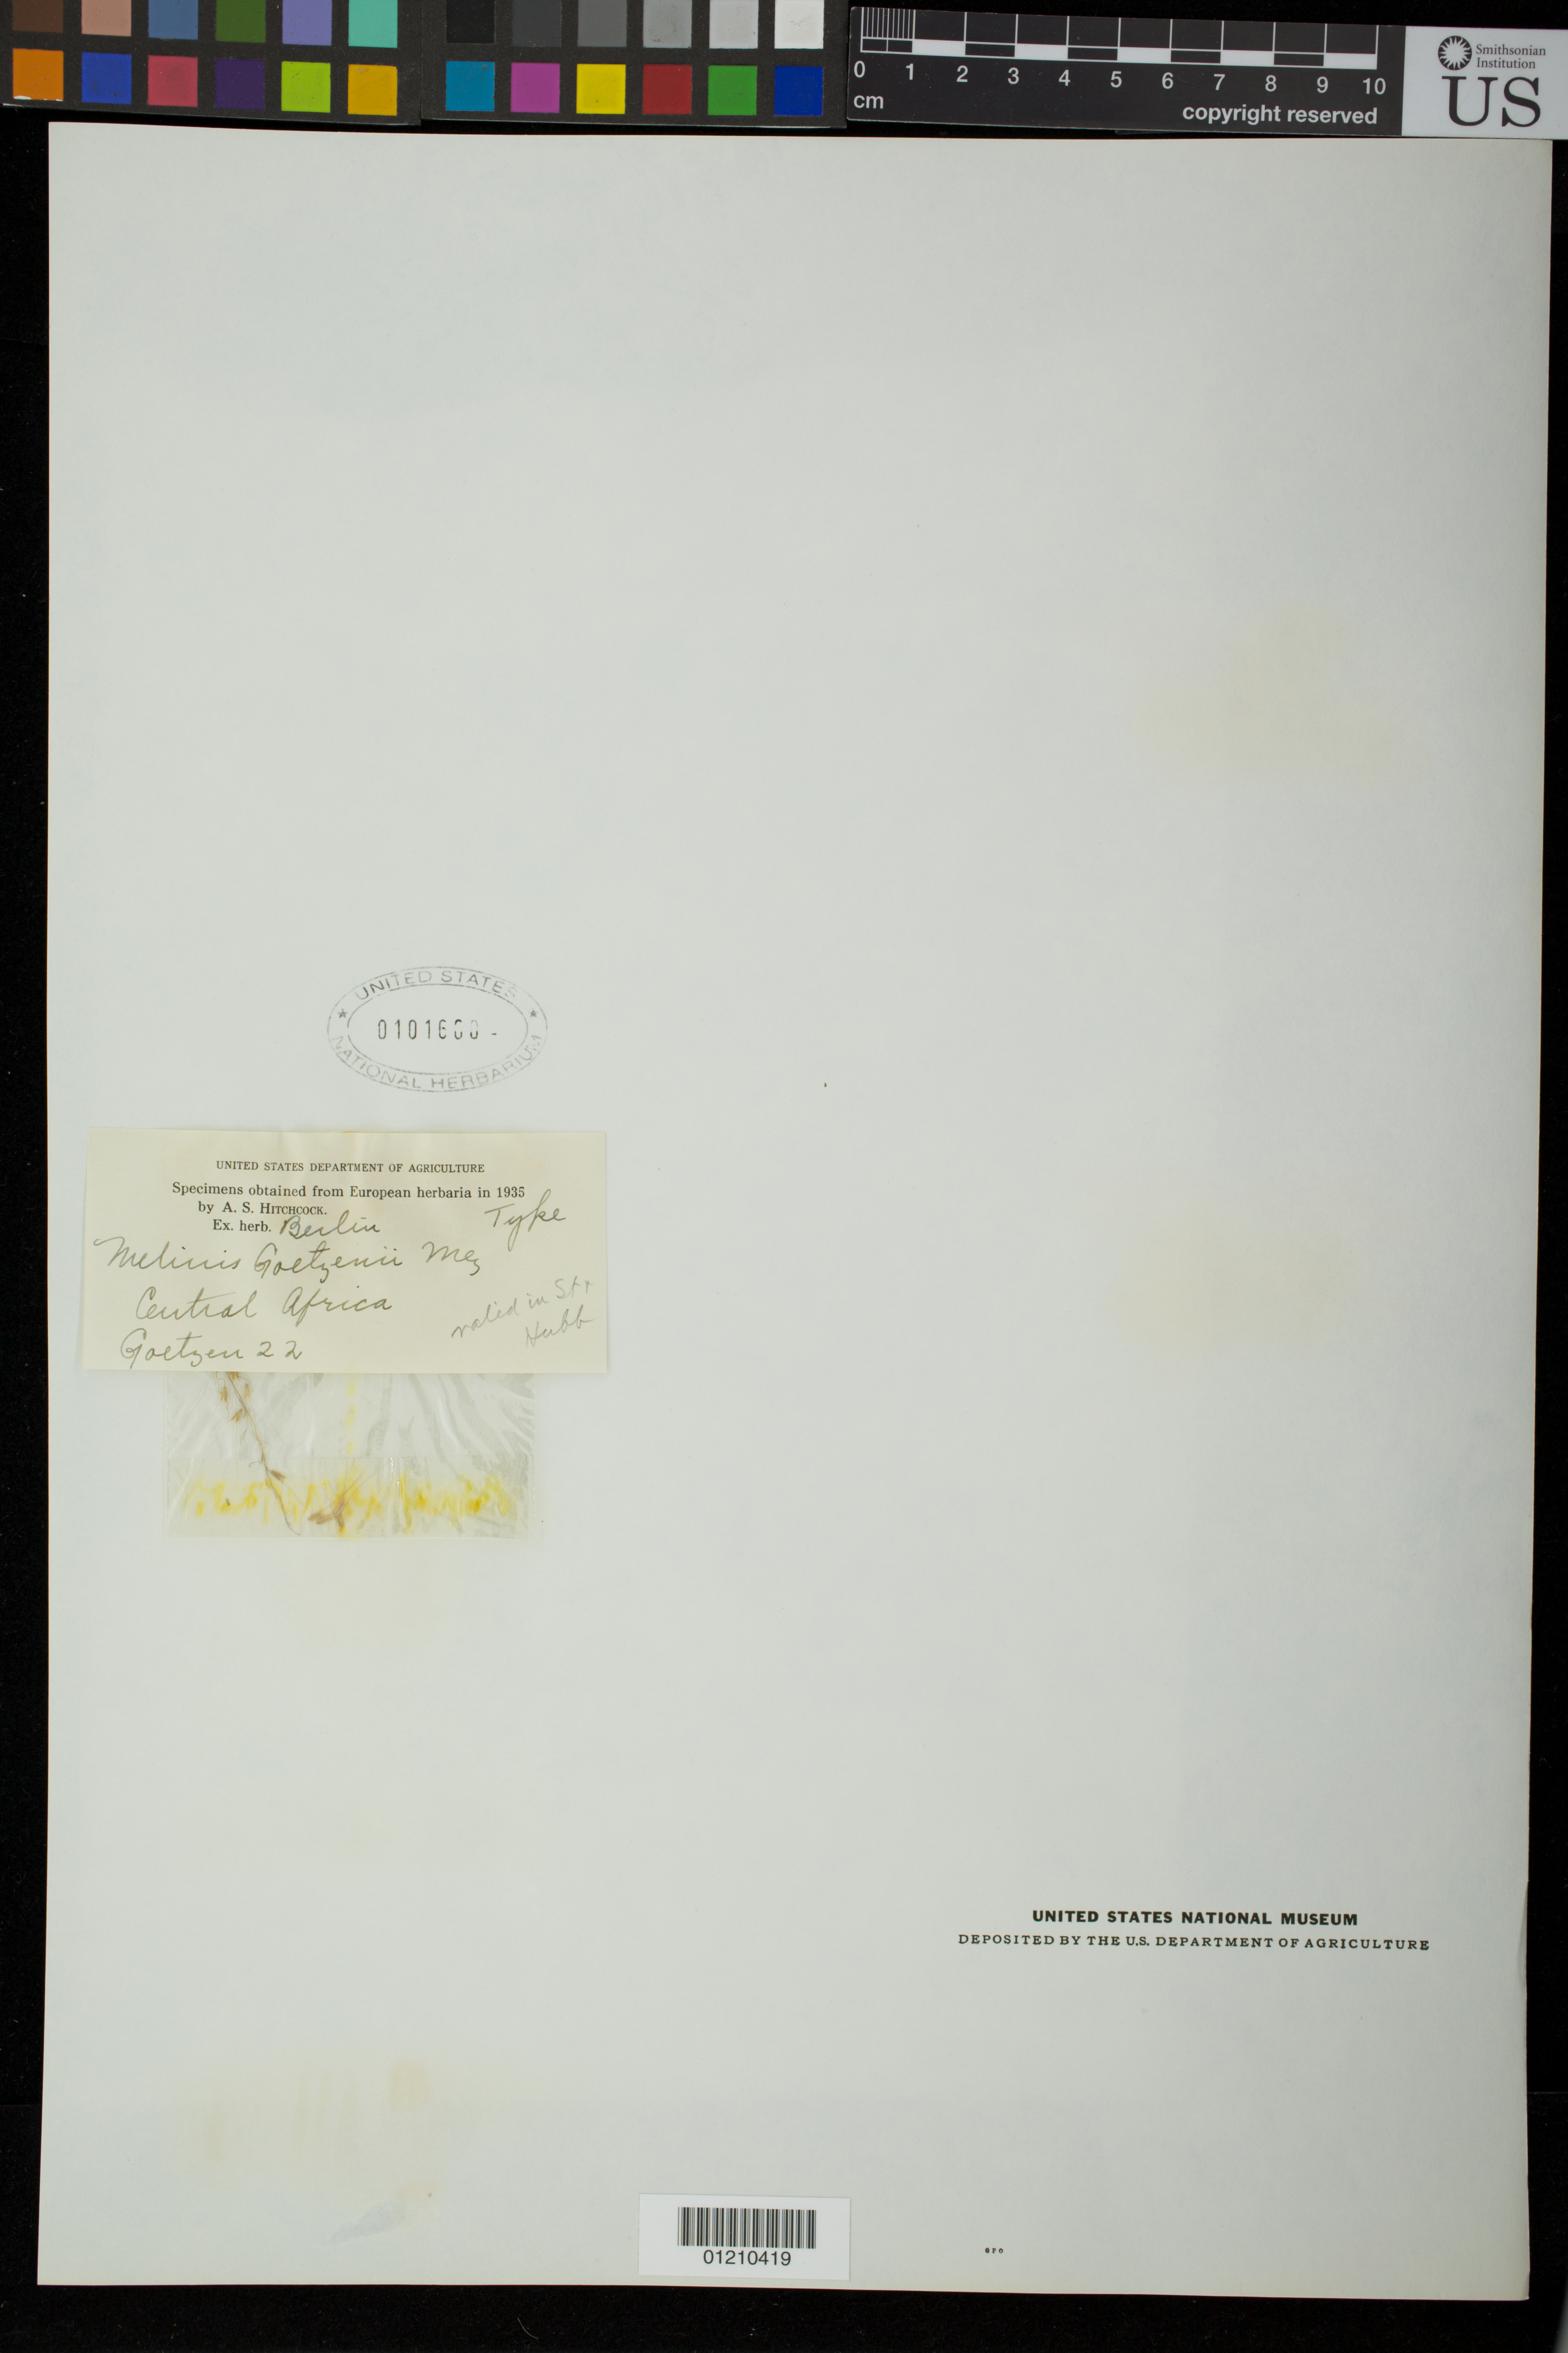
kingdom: Plantae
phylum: Tracheophyta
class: Liliopsida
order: Poales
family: Poaceae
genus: Melinis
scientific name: Melinis goetzenii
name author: Mez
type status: Type Collection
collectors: Goetzen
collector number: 22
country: Rwanda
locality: Central Africa.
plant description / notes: Fragmentary material of type specimen ex herb. Berlin.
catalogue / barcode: US 101600